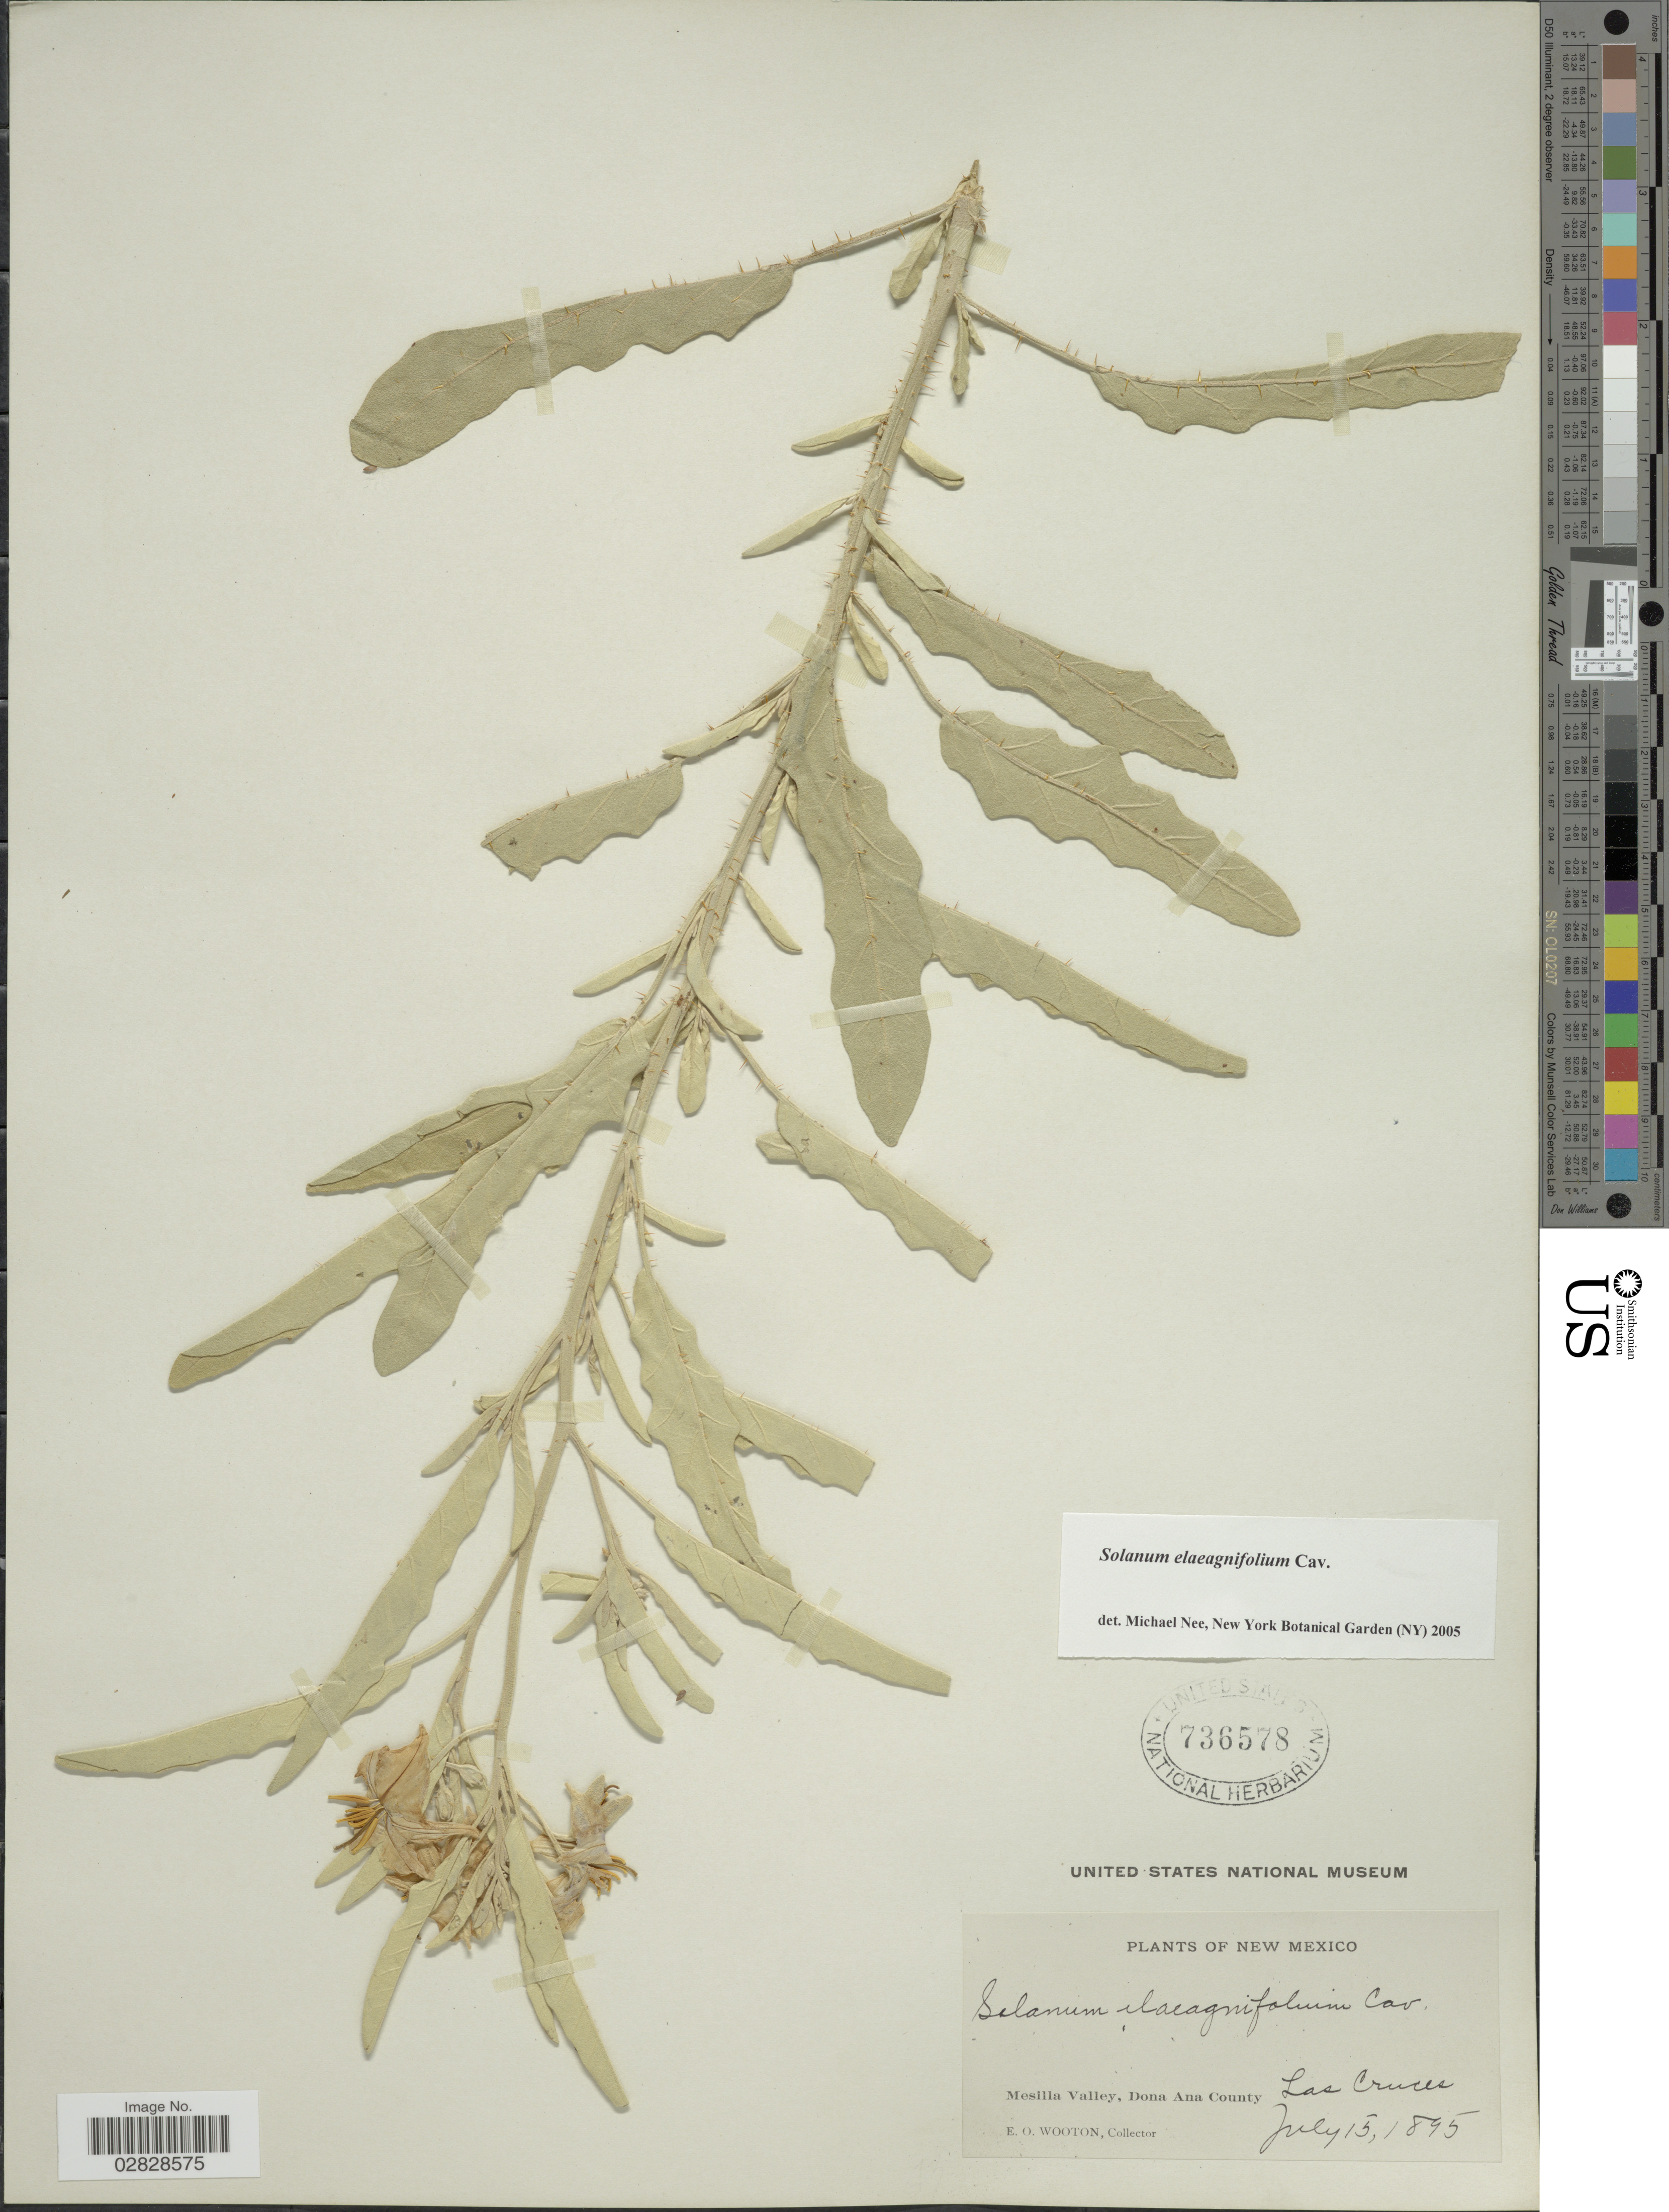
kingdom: Plantae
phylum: Tracheophyta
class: Magnoliopsida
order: Solanales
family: Solanaceae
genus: Solanum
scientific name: Solanum elaeagnifolium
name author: Cav.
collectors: E. O. Wooton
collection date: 1895-07-15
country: United States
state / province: New Mexico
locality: Mesilla Valley, Dona Ana County. Las Cruces.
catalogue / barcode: US 736578